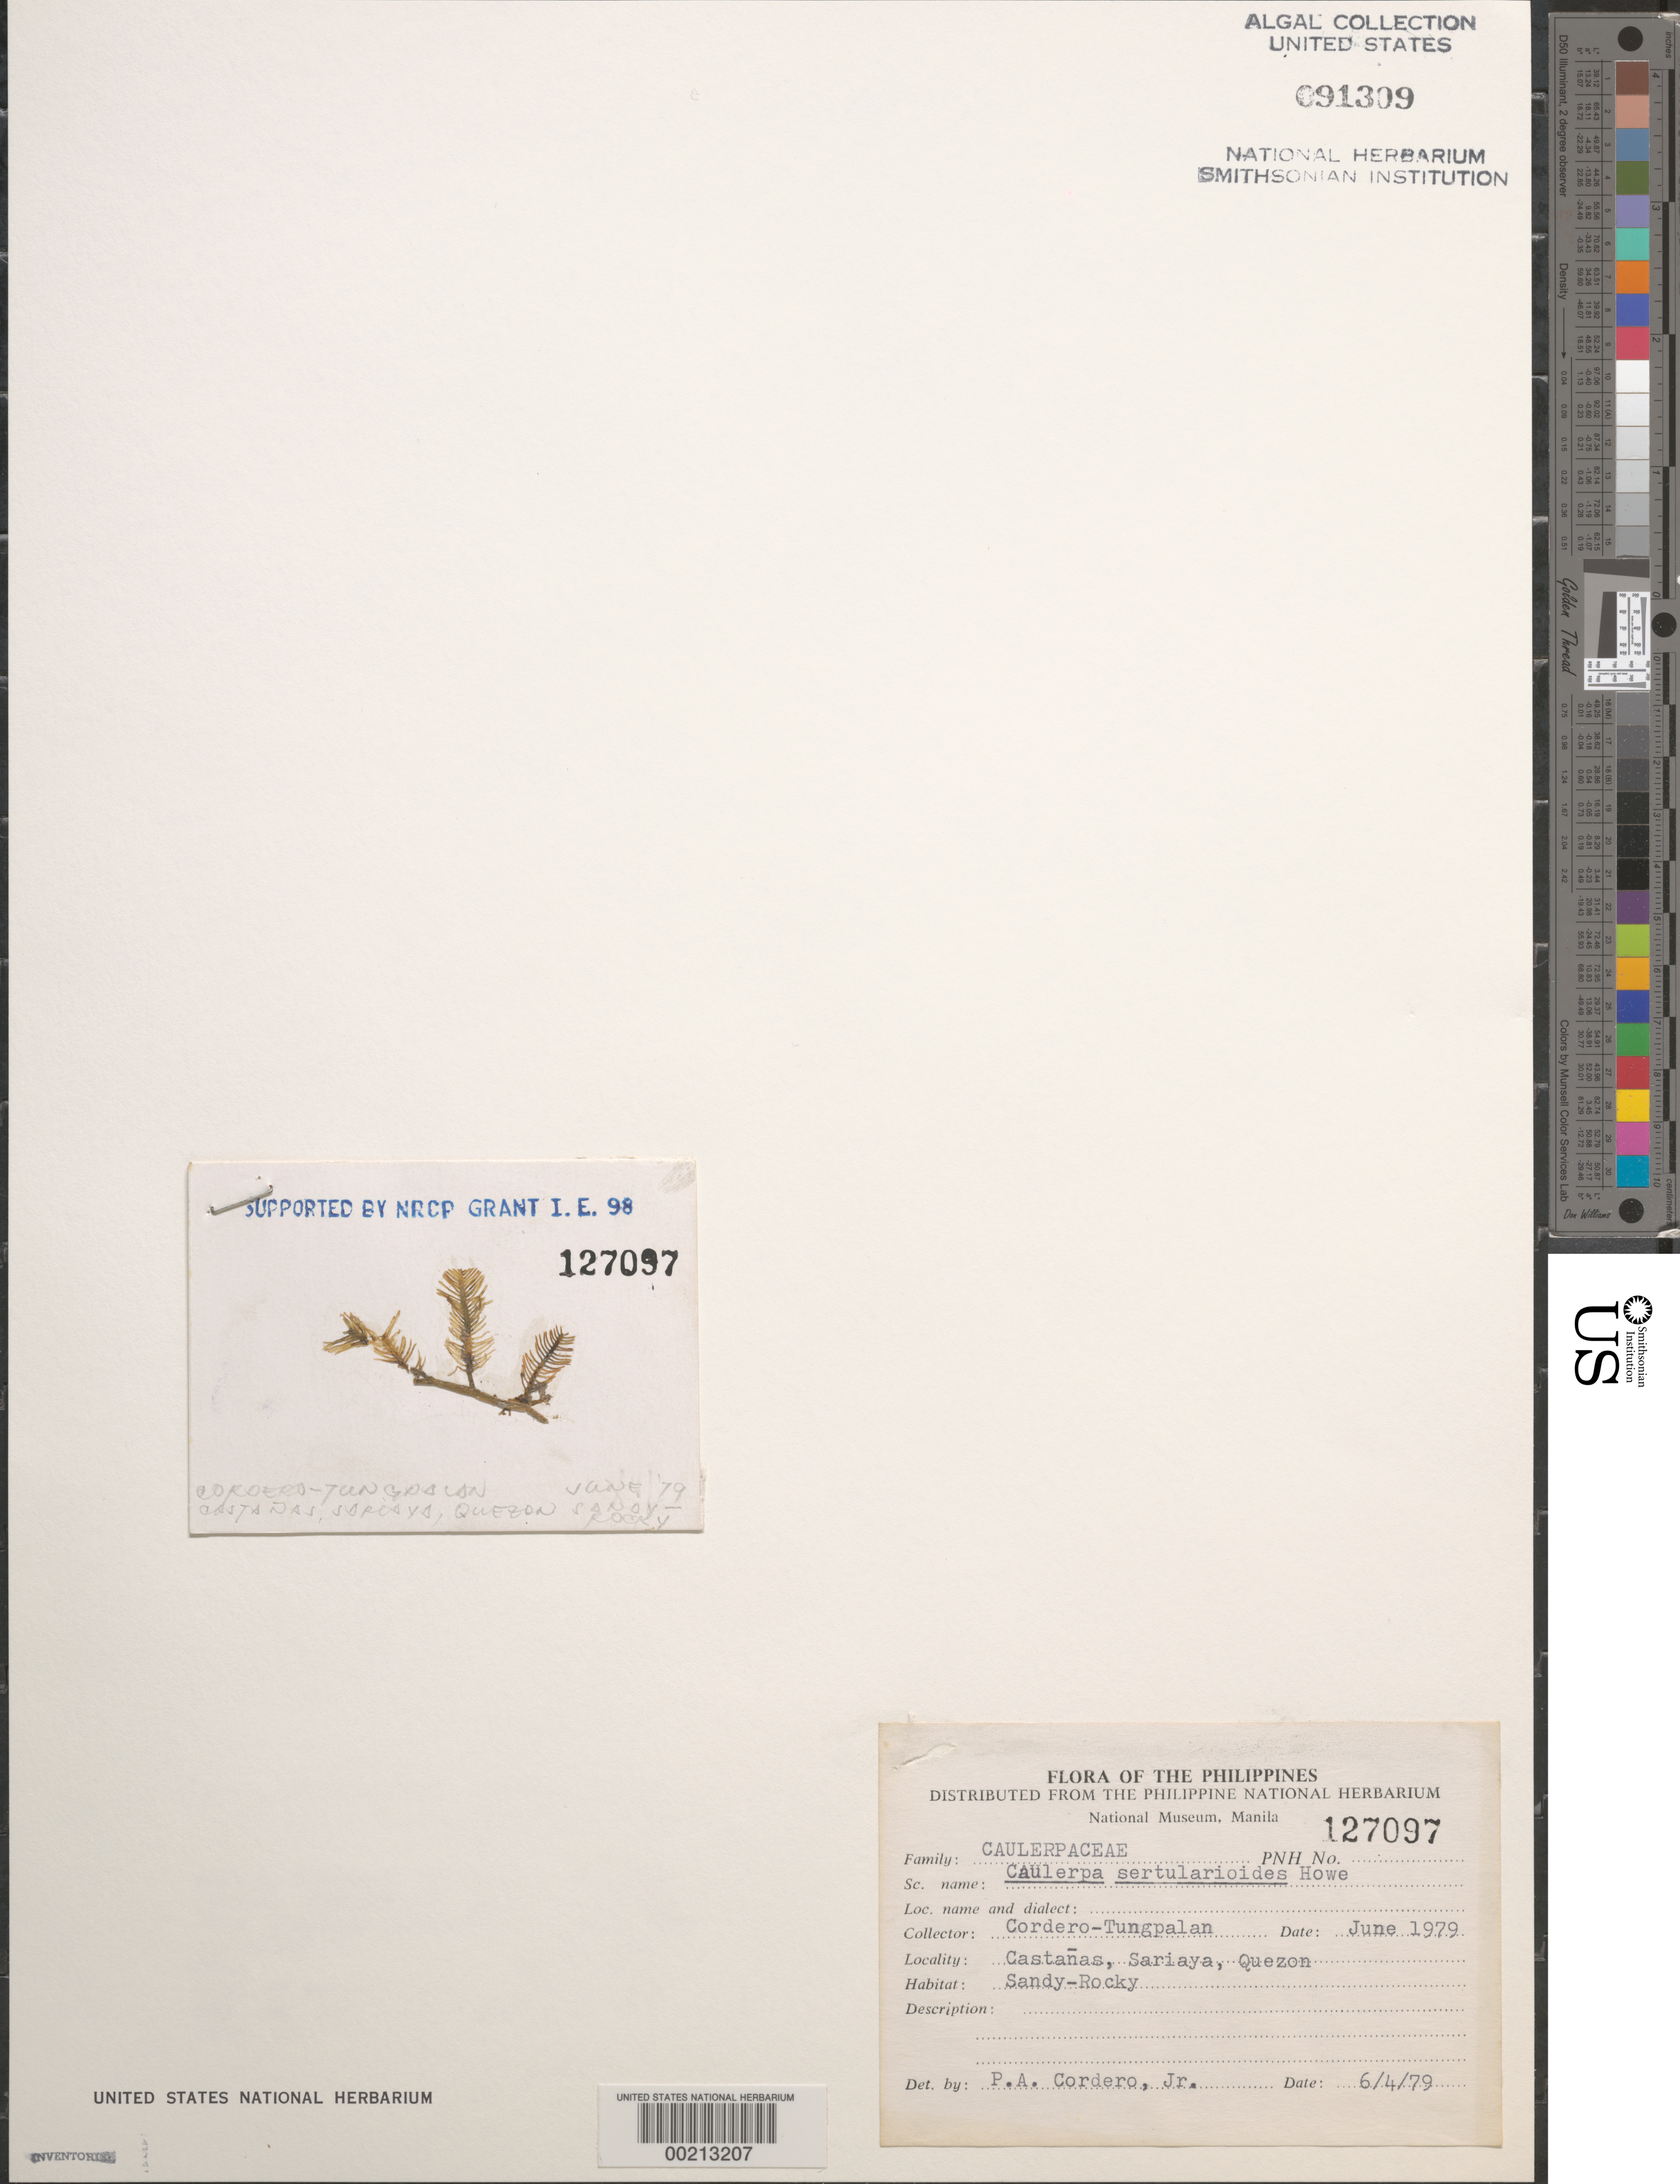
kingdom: Plantae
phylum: Chlorophyta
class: Ulvophyceae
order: Bryopsidales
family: Caulerpaceae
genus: Caulerpa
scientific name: Caulerpa sertularioides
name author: (S.G. Gmel.) M. Howe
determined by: Cordero, P. A., Jr.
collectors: P. A. Cordero & A. Tungpalan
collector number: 127097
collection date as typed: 04 Jun 1979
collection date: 1979-06-04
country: Philippines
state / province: Calabarzon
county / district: Quezon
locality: Castanas, sariaya, quezon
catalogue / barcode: US 91309